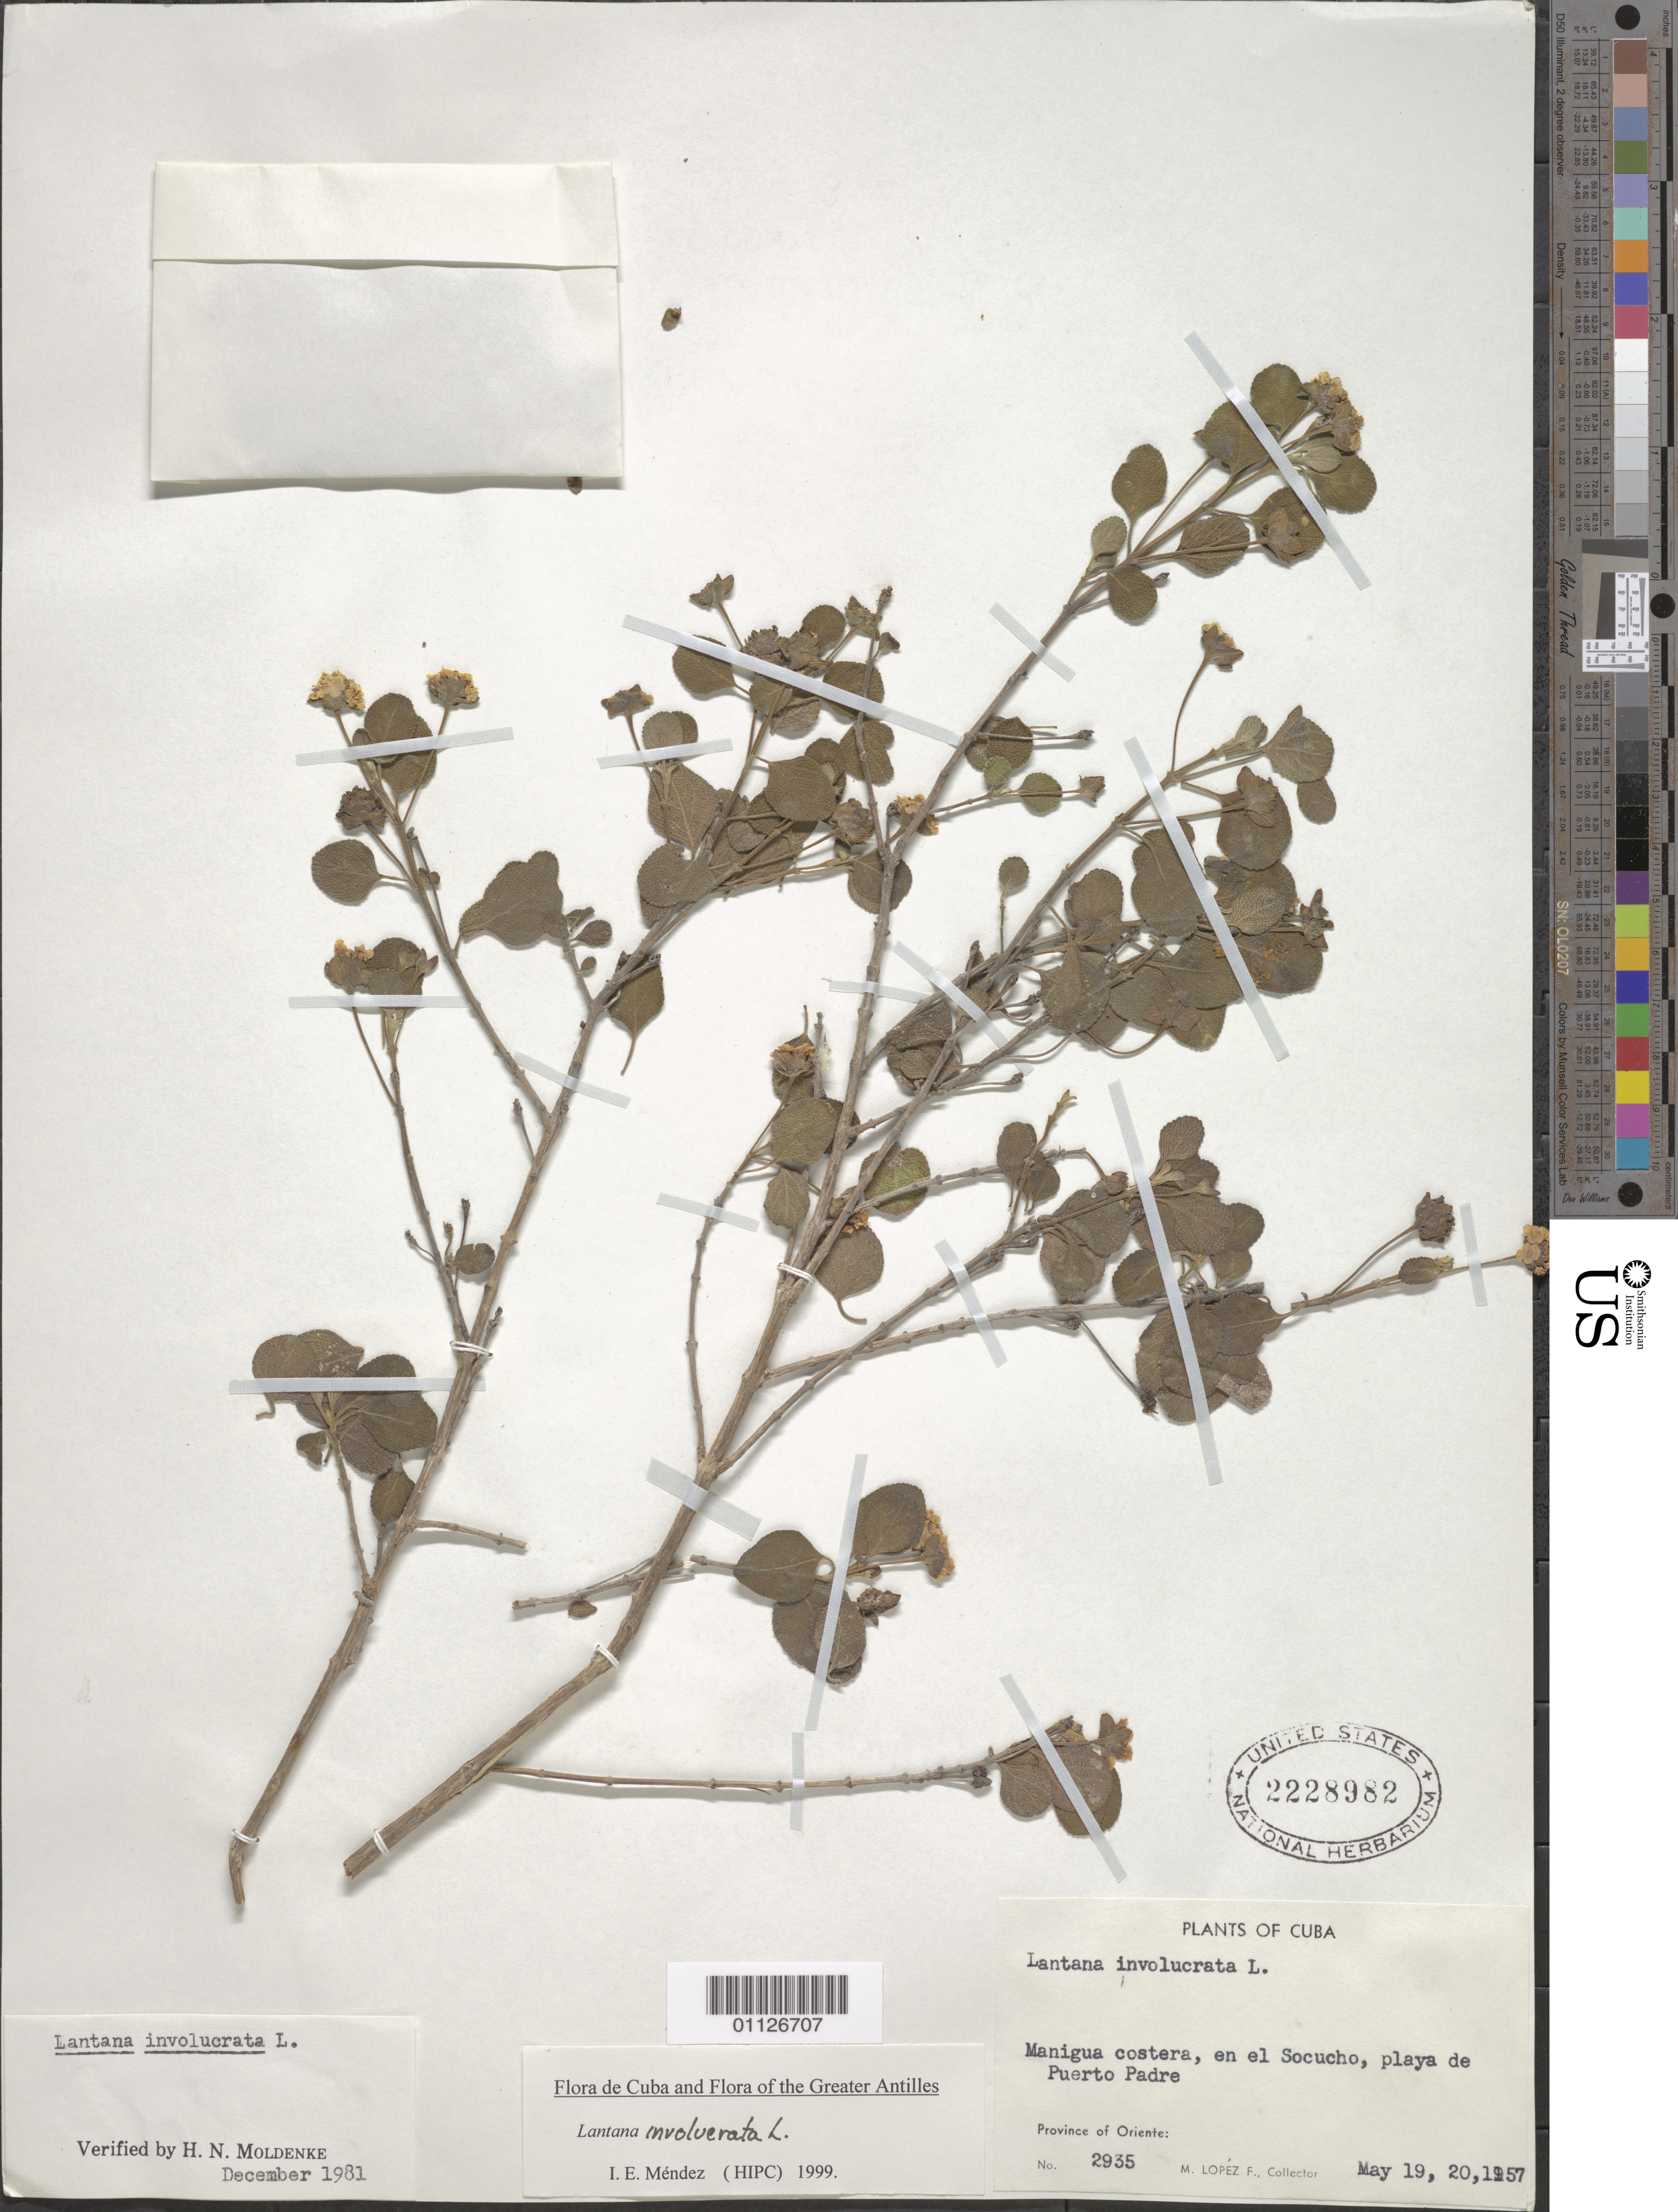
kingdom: Plantae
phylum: Tracheophyta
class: Magnoliopsida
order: Lamiales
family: Verbenaceae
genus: Lantana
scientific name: Lantana involucrata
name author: L.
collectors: M. López Figueiras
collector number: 2935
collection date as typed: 19 May 1957 to 20 May 1957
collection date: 1957-05-19/1957-05-20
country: Cuba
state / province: Las Tunas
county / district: Puerto Padre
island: Cuba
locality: Manigua costera, en el Socucho, playa de Puerto Padre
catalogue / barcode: US 2228982